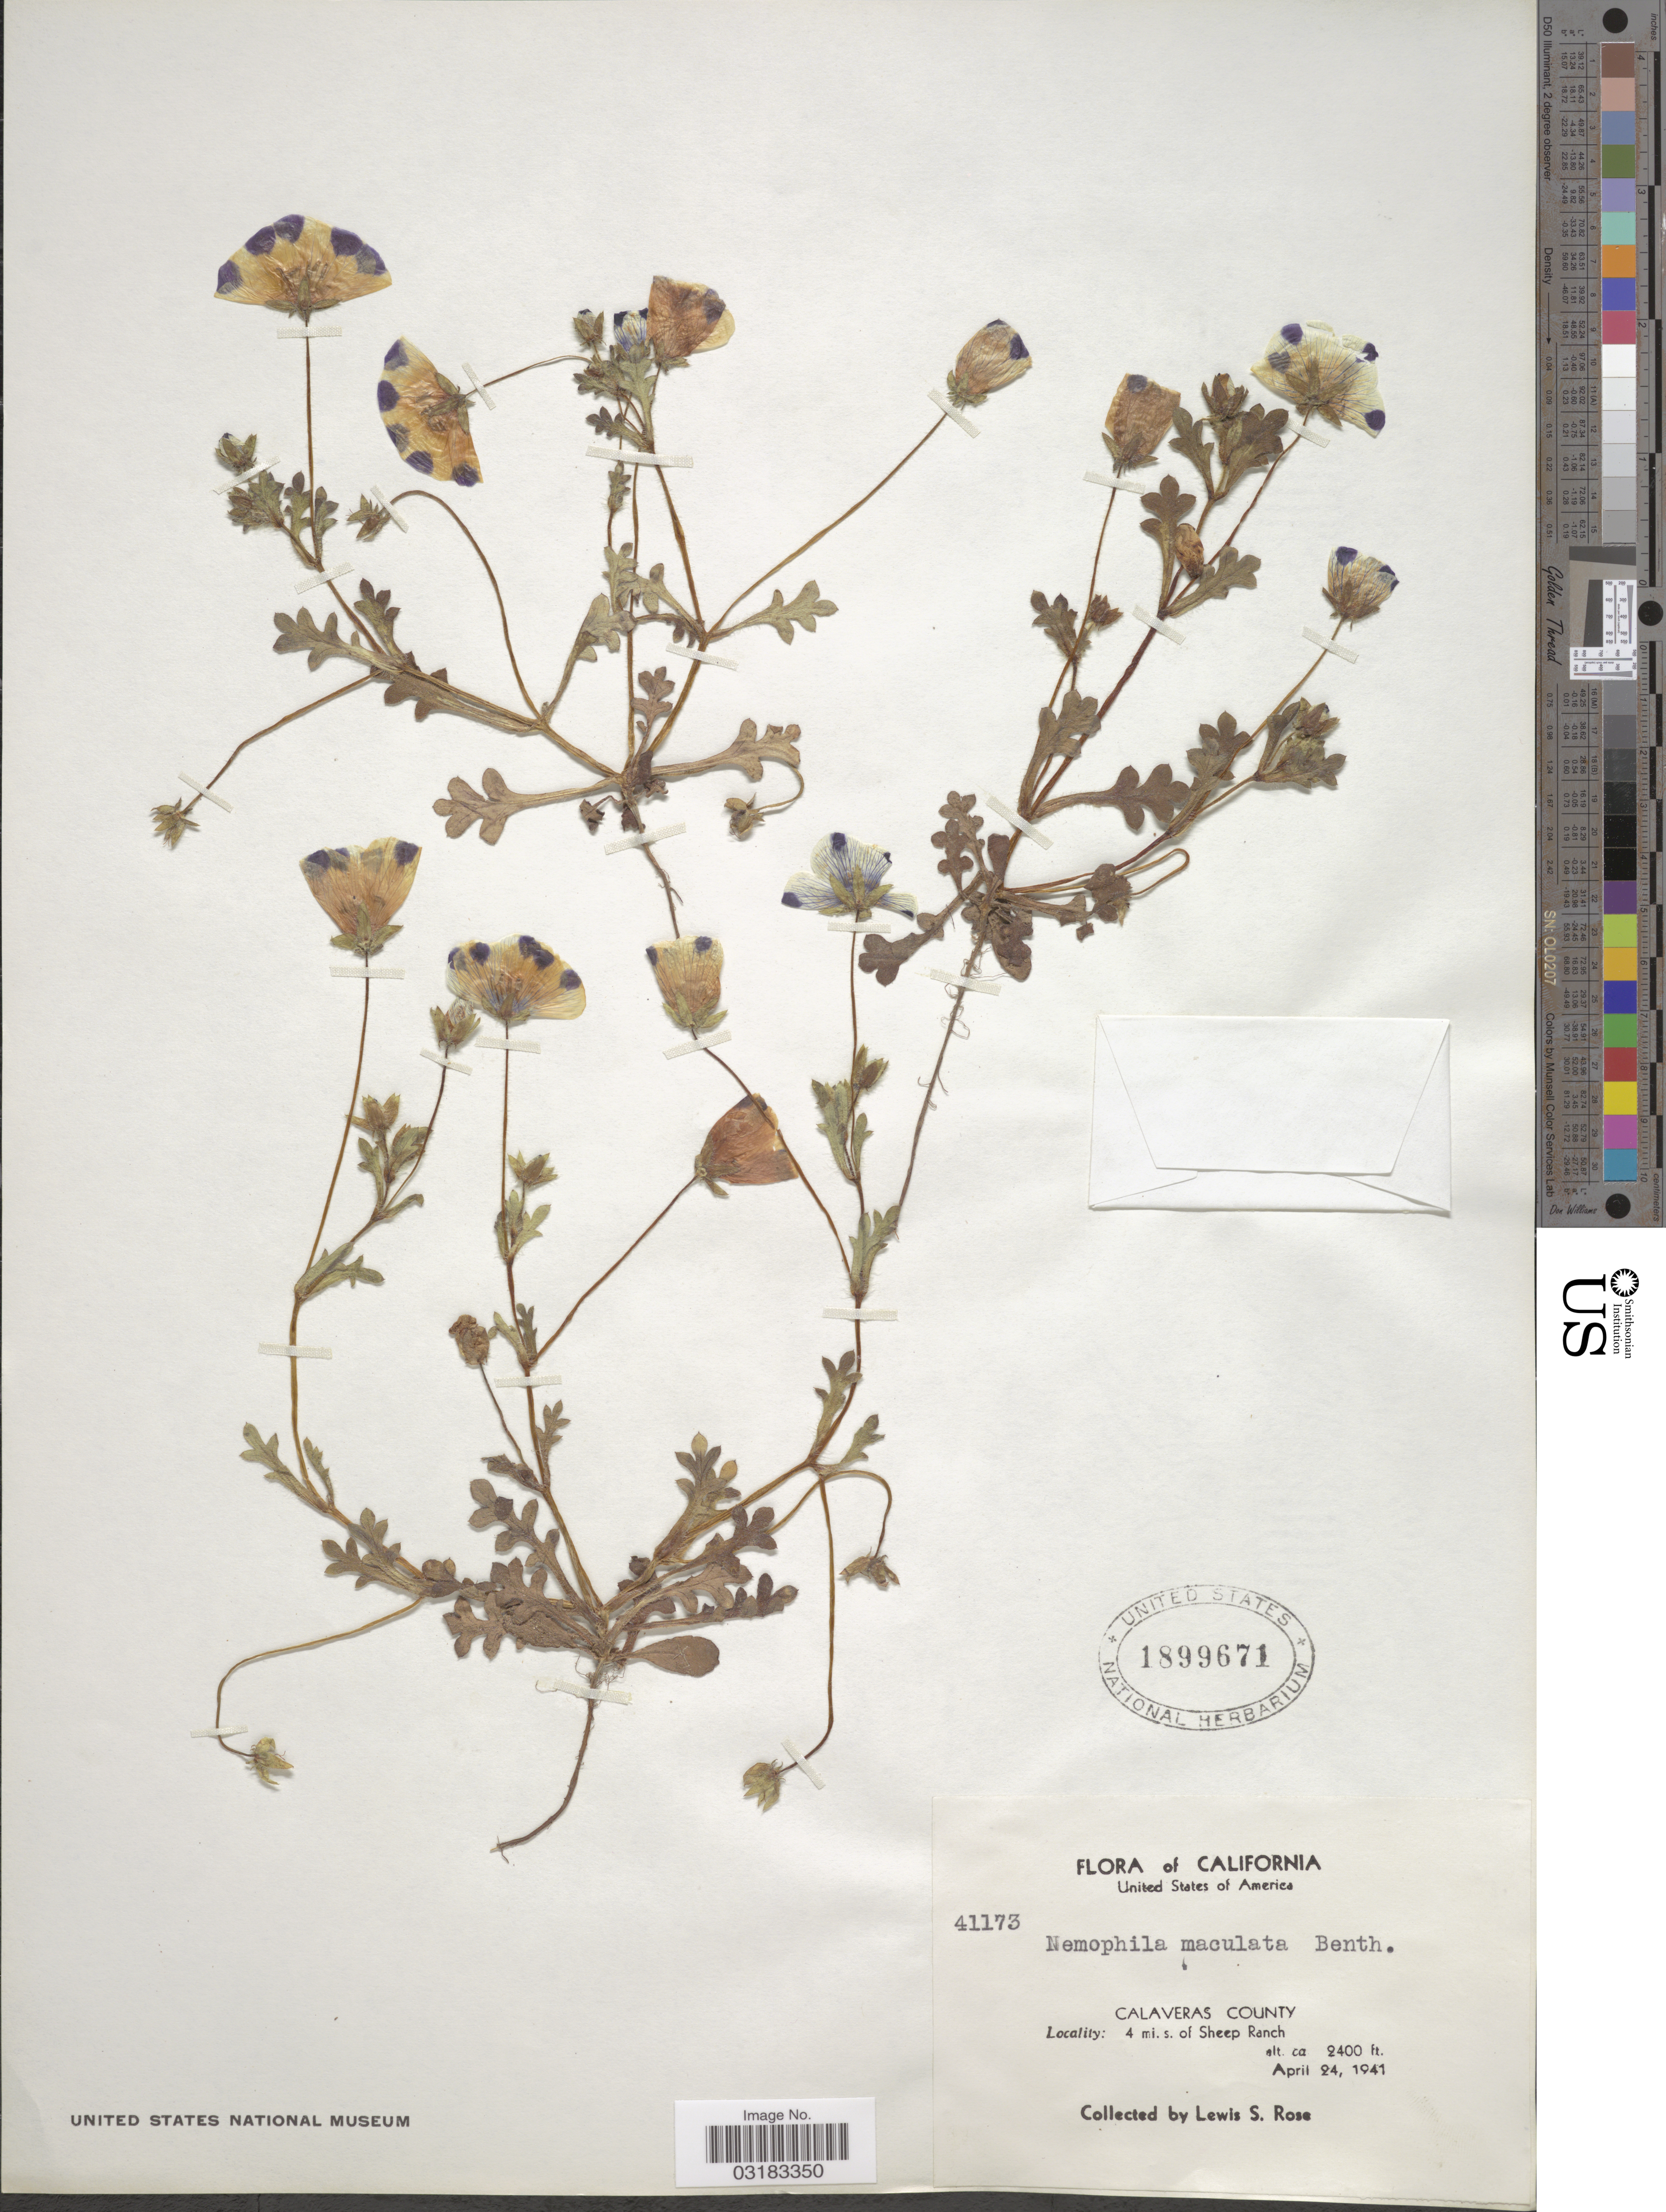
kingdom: Plantae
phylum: Tracheophyta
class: Magnoliopsida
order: Boraginales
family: Hydrophyllaceae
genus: Nemophila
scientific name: Nemophila maculata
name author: Benth. ex Lindl.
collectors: L. S. Rose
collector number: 41173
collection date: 1941-04-24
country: United States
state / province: California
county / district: Calaveras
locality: Calaveras County. 4 mi. s. of Sheep Ranch.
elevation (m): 732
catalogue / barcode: US 1899671